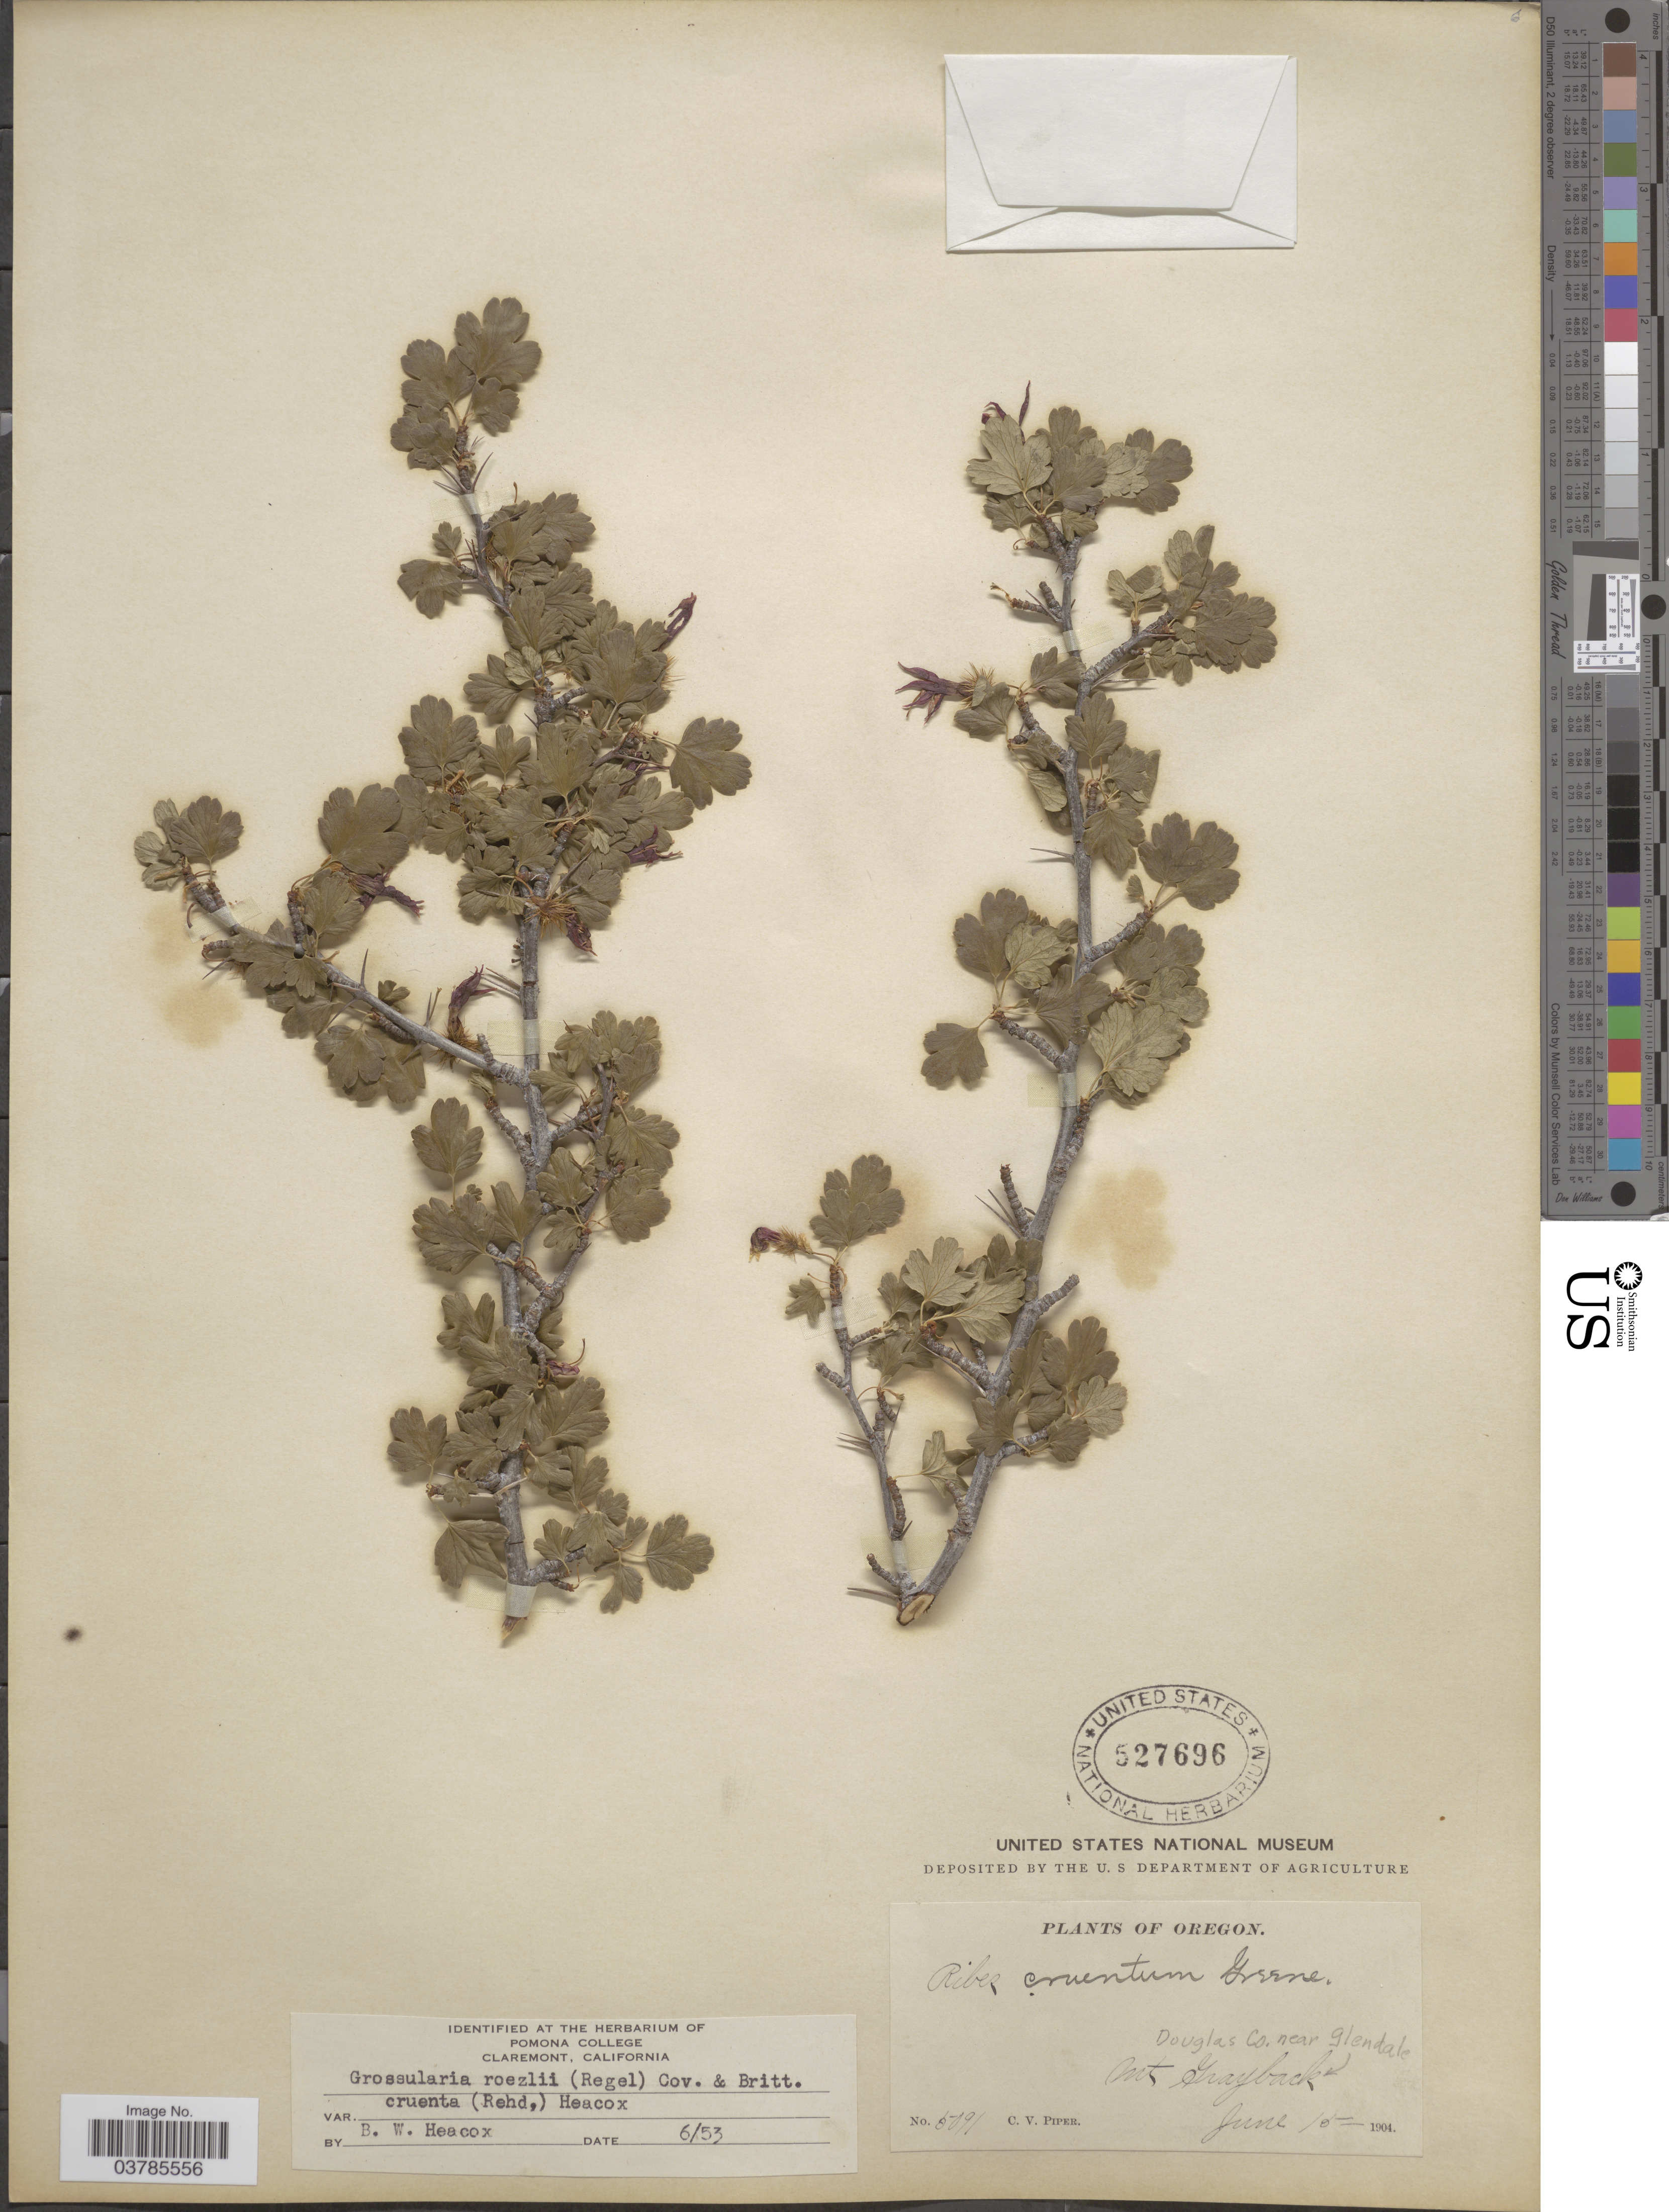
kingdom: Plantae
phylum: Tracheophyta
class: Magnoliopsida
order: Saxifragales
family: Grossulariaceae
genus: Ribes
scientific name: Ribes roezlii var. cruentum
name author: (Greene) Rehder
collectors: C. V. Piper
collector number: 5091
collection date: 1904-06-15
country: United States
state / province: Oregon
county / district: Douglas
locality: Douglas Co, near Glendale Mt Grayback.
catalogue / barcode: US 527696